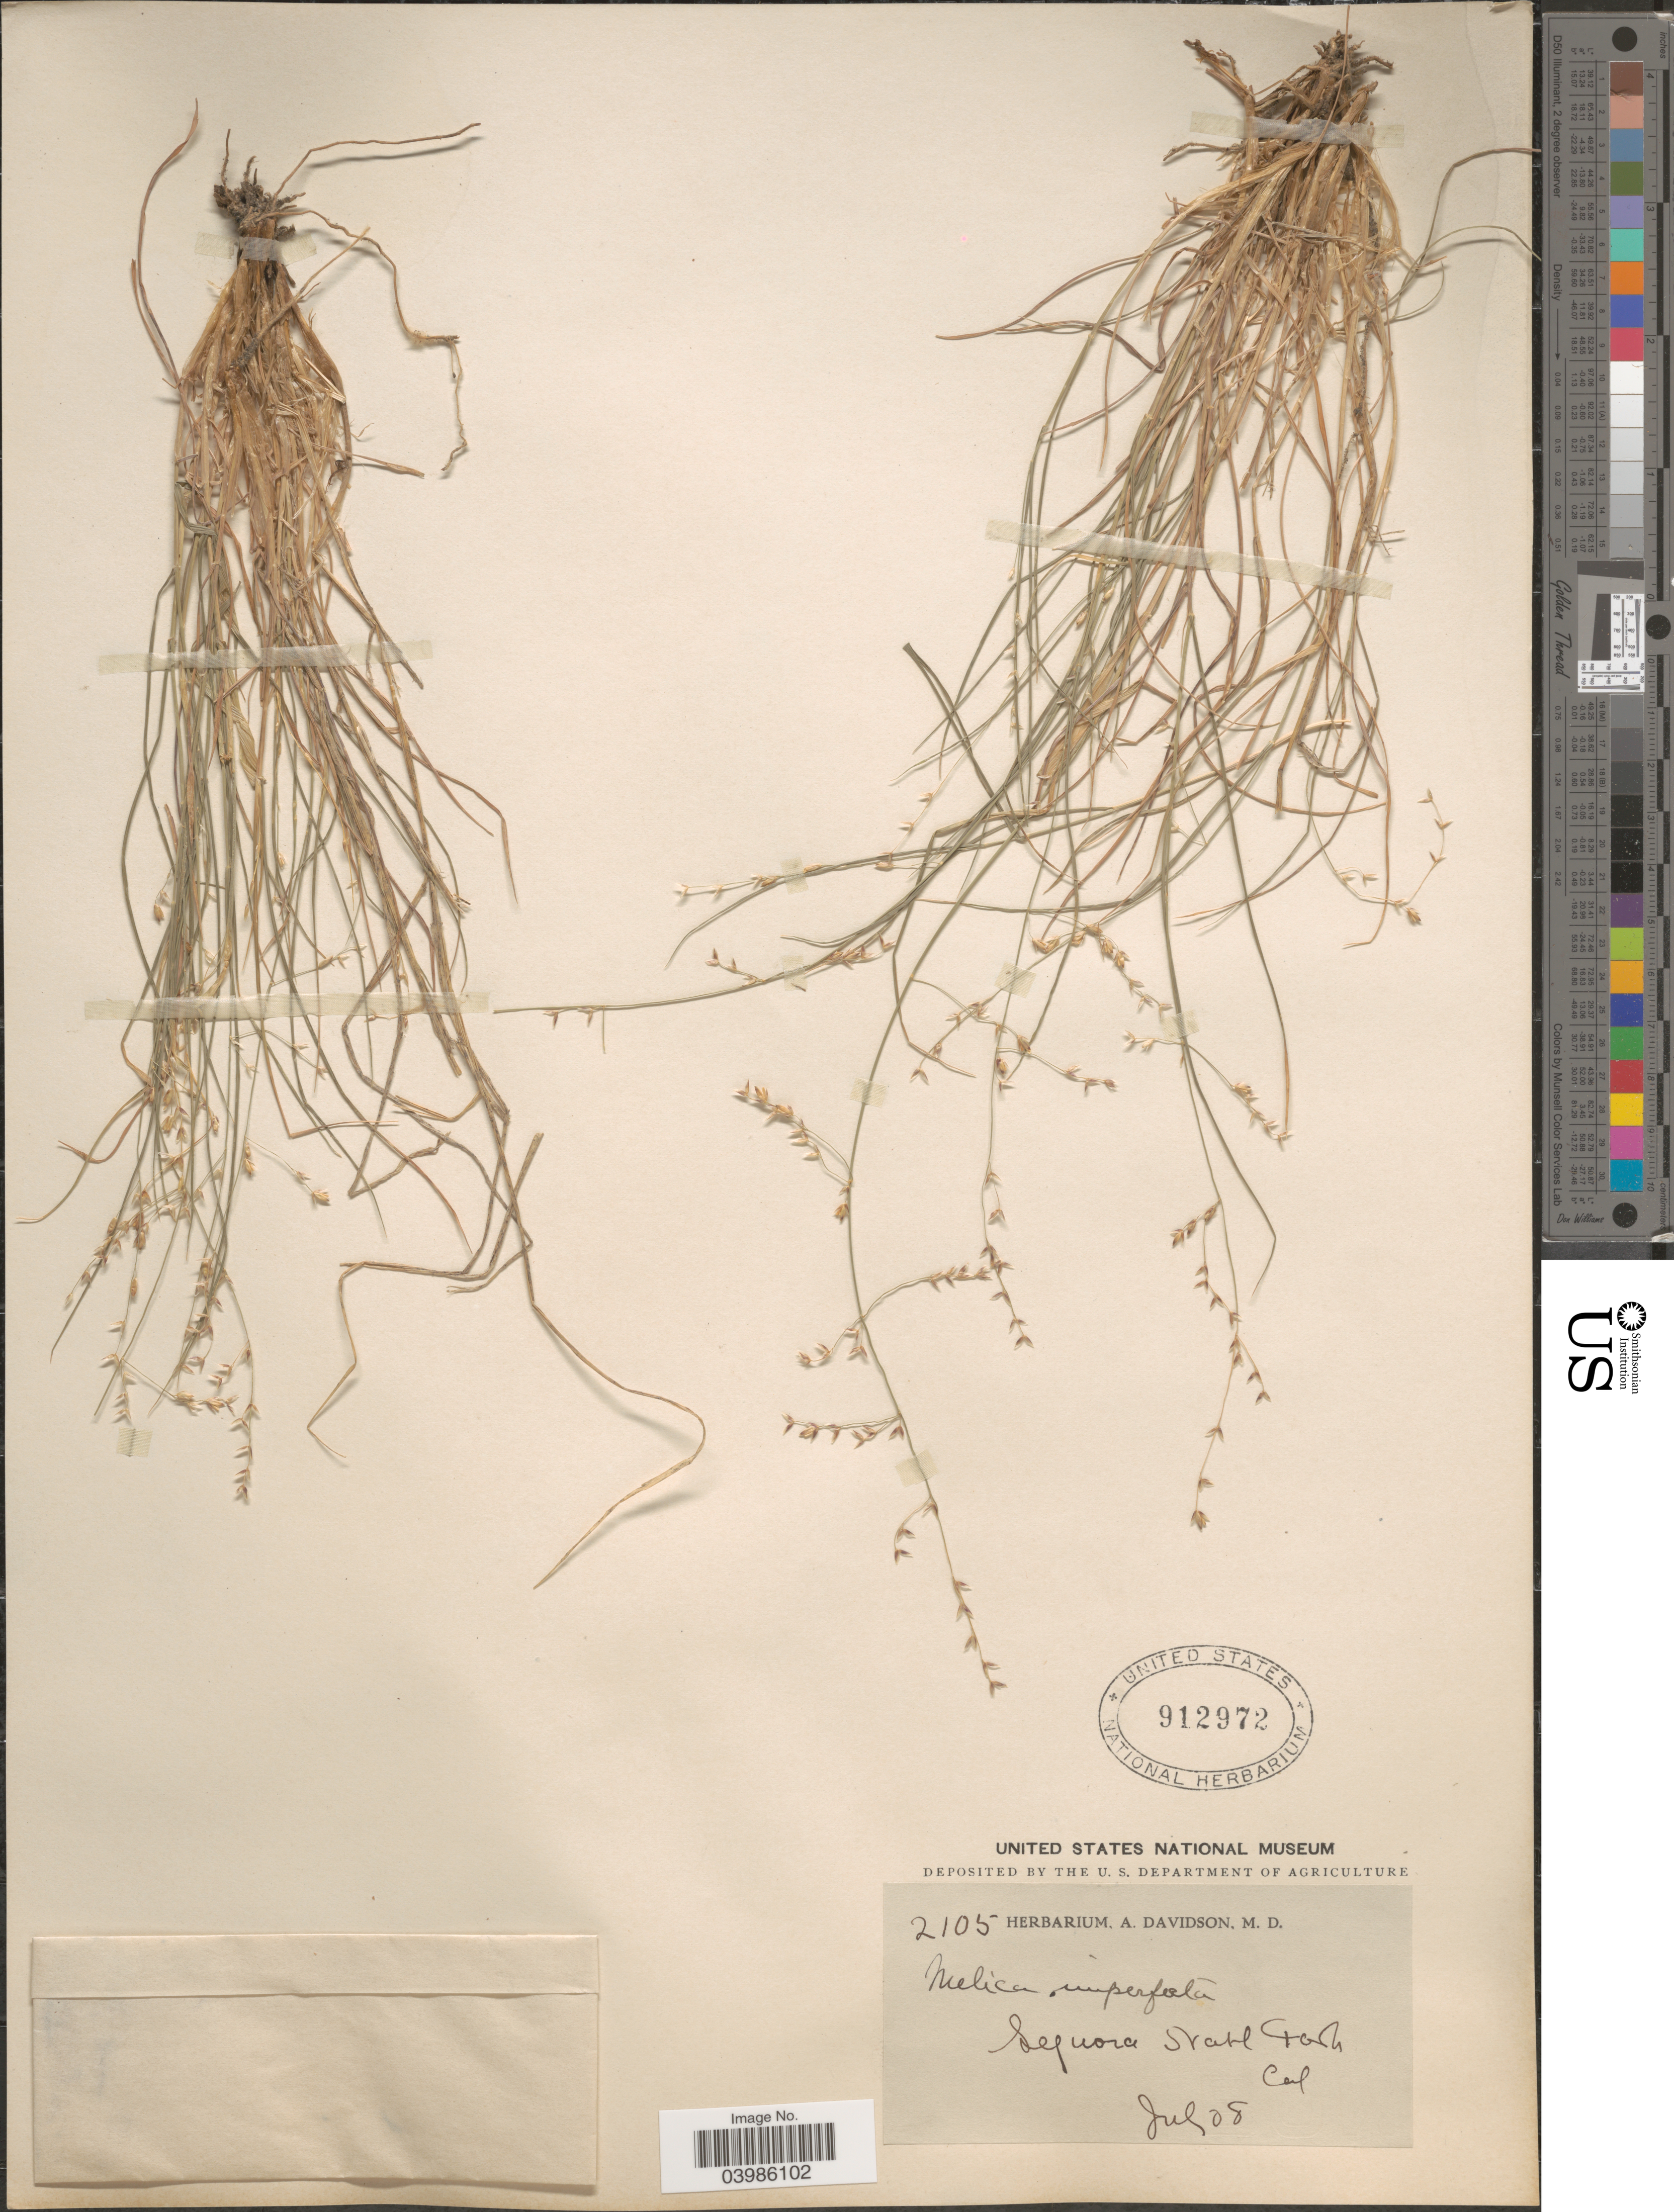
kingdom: Plantae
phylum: Tracheophyta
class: Liliopsida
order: Poales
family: Poaceae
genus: Melica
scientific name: Melica imperfecta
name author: Trin.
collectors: ex herb. A. Davidson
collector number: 2105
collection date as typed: Transcribed d/m/y: /7/8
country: United States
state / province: California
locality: Sequoia State Park.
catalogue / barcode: US 912972